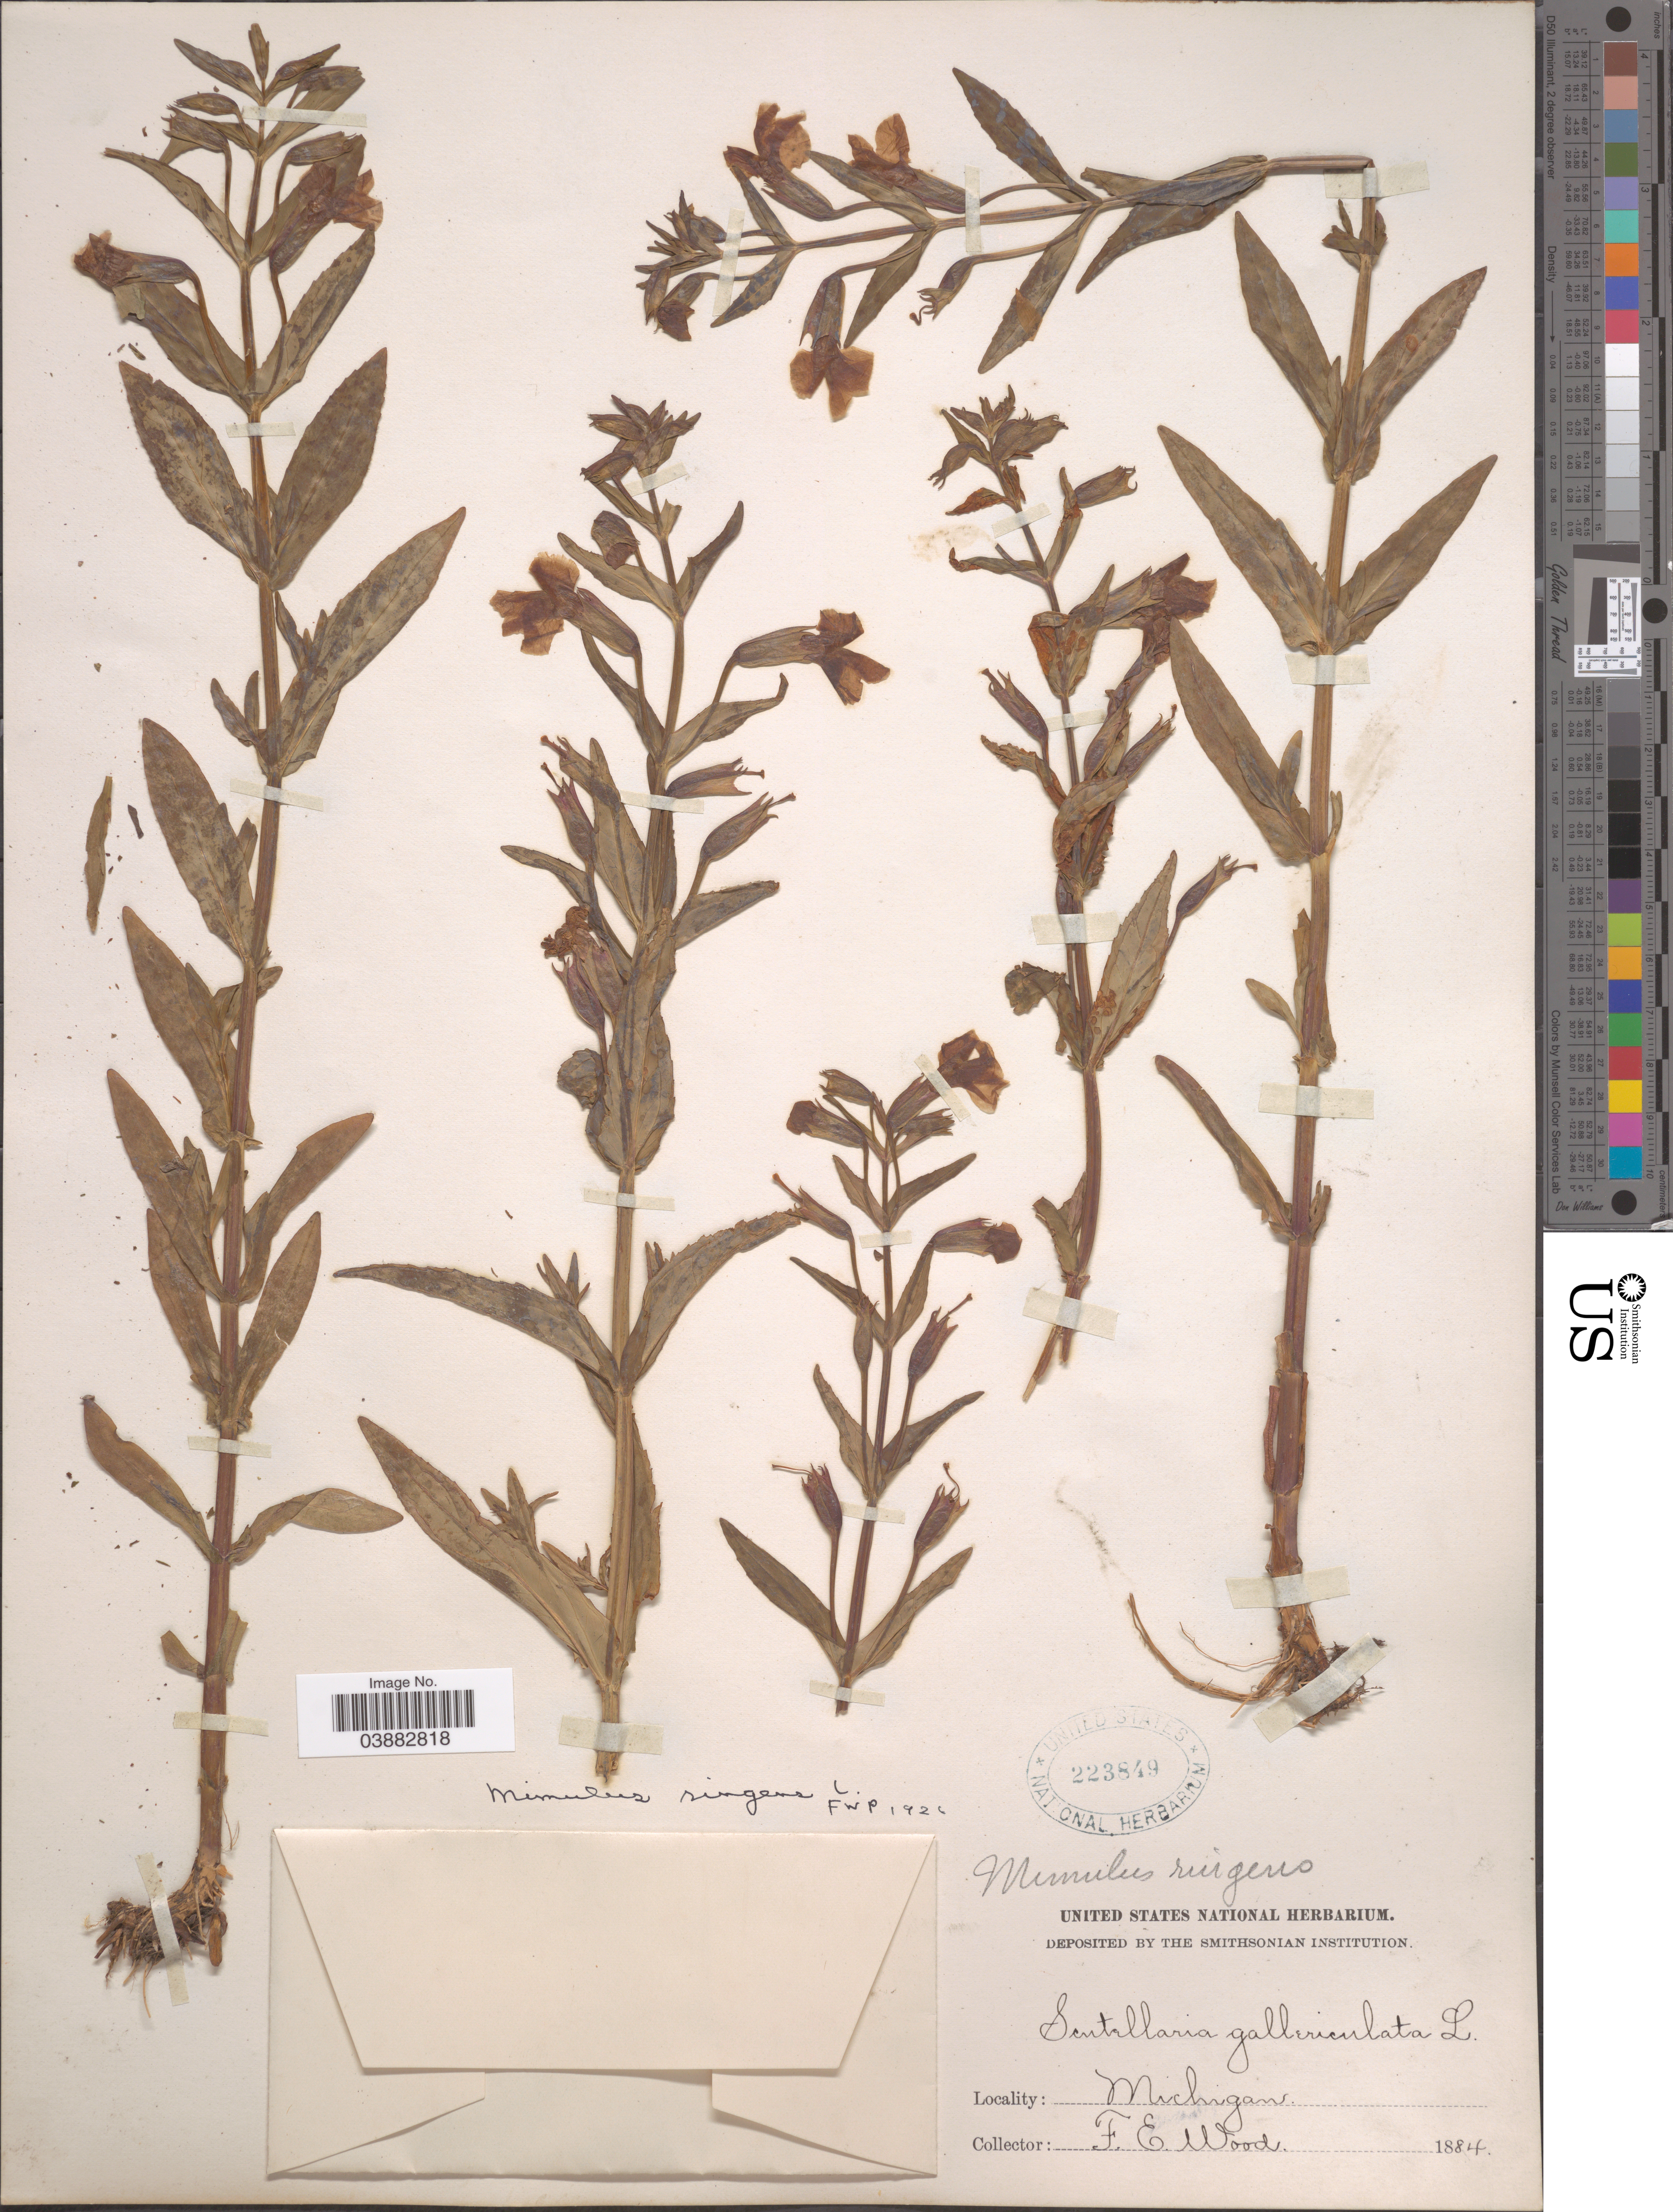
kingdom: Plantae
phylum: Tracheophyta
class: Magnoliopsida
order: Lamiales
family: Phrymaceae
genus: Mimulus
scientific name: Mimulus ringens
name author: L.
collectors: F. Wood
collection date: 1884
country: United States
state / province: Michigan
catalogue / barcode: US 223849